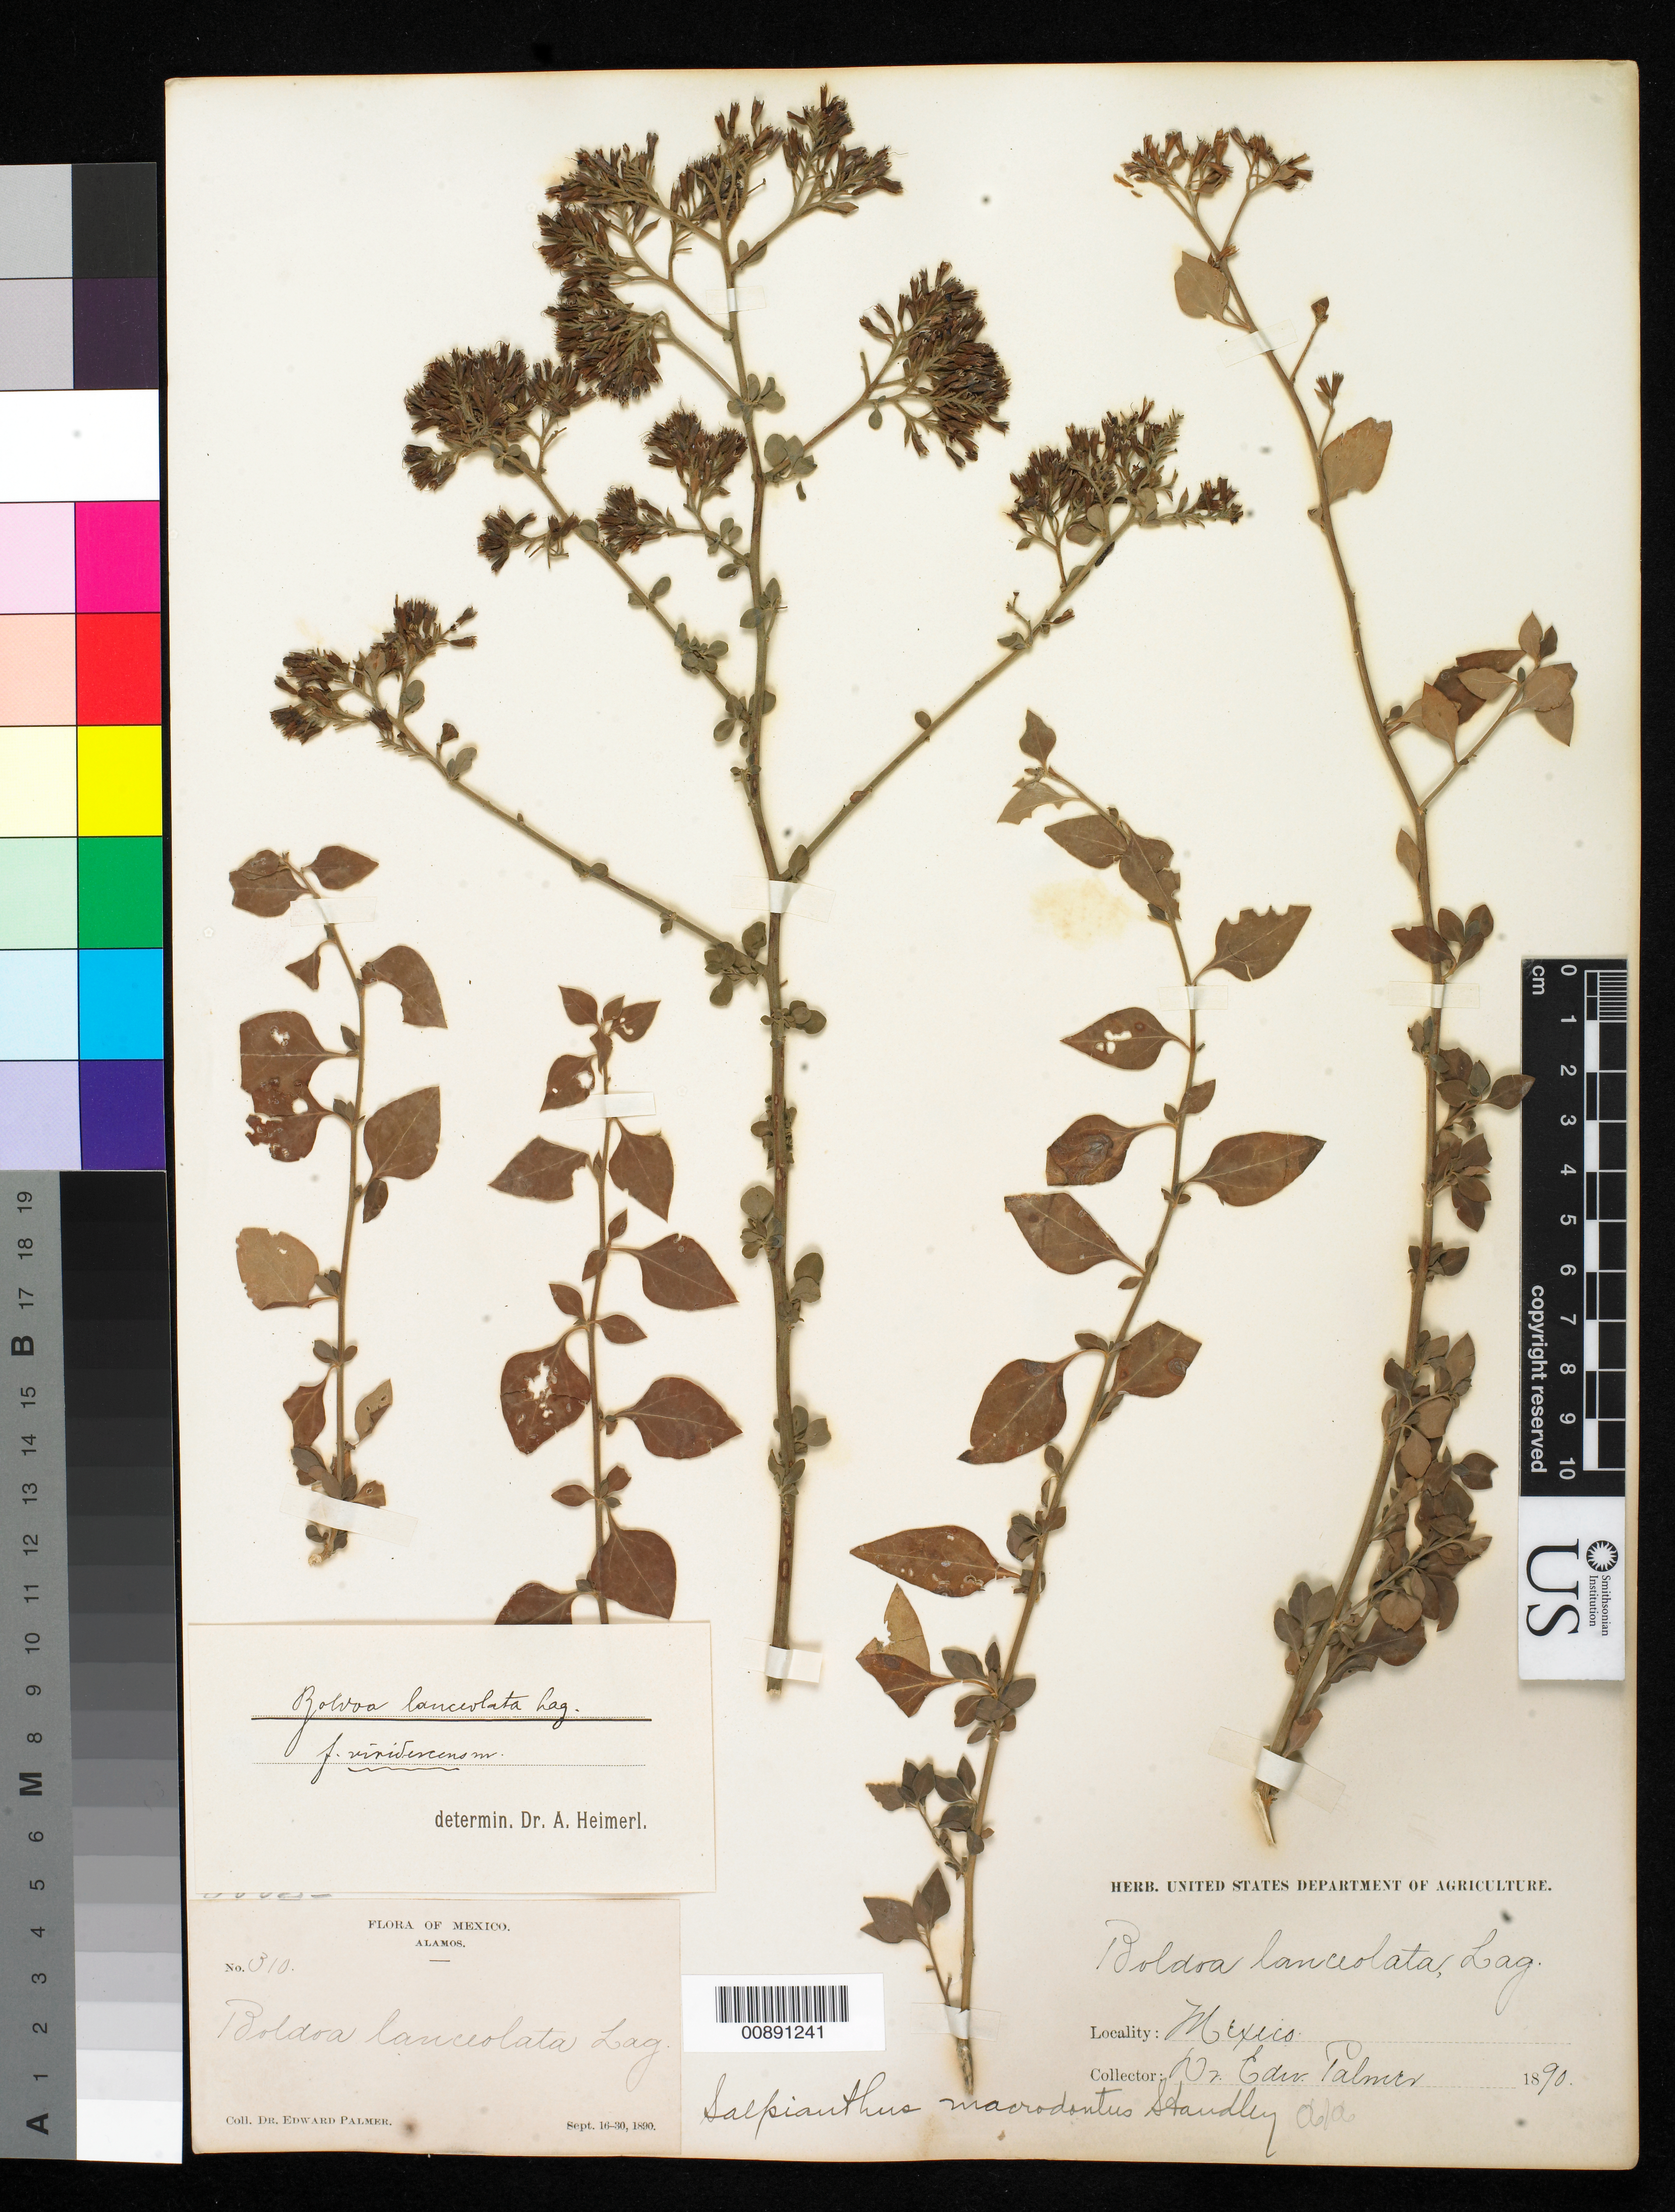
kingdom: Plantae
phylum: Tracheophyta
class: Magnoliopsida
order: Caryophyllales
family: Nyctaginaceae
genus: Salpianthus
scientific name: Salpianthus macrodontus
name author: Standl.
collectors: E. Palmer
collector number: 310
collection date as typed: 16 Sep 1890 to 30 Sep 1890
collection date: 1890-09-16/1890-09-30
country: Mexico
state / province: Sonora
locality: Alamos, Sonora.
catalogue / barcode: US 23131